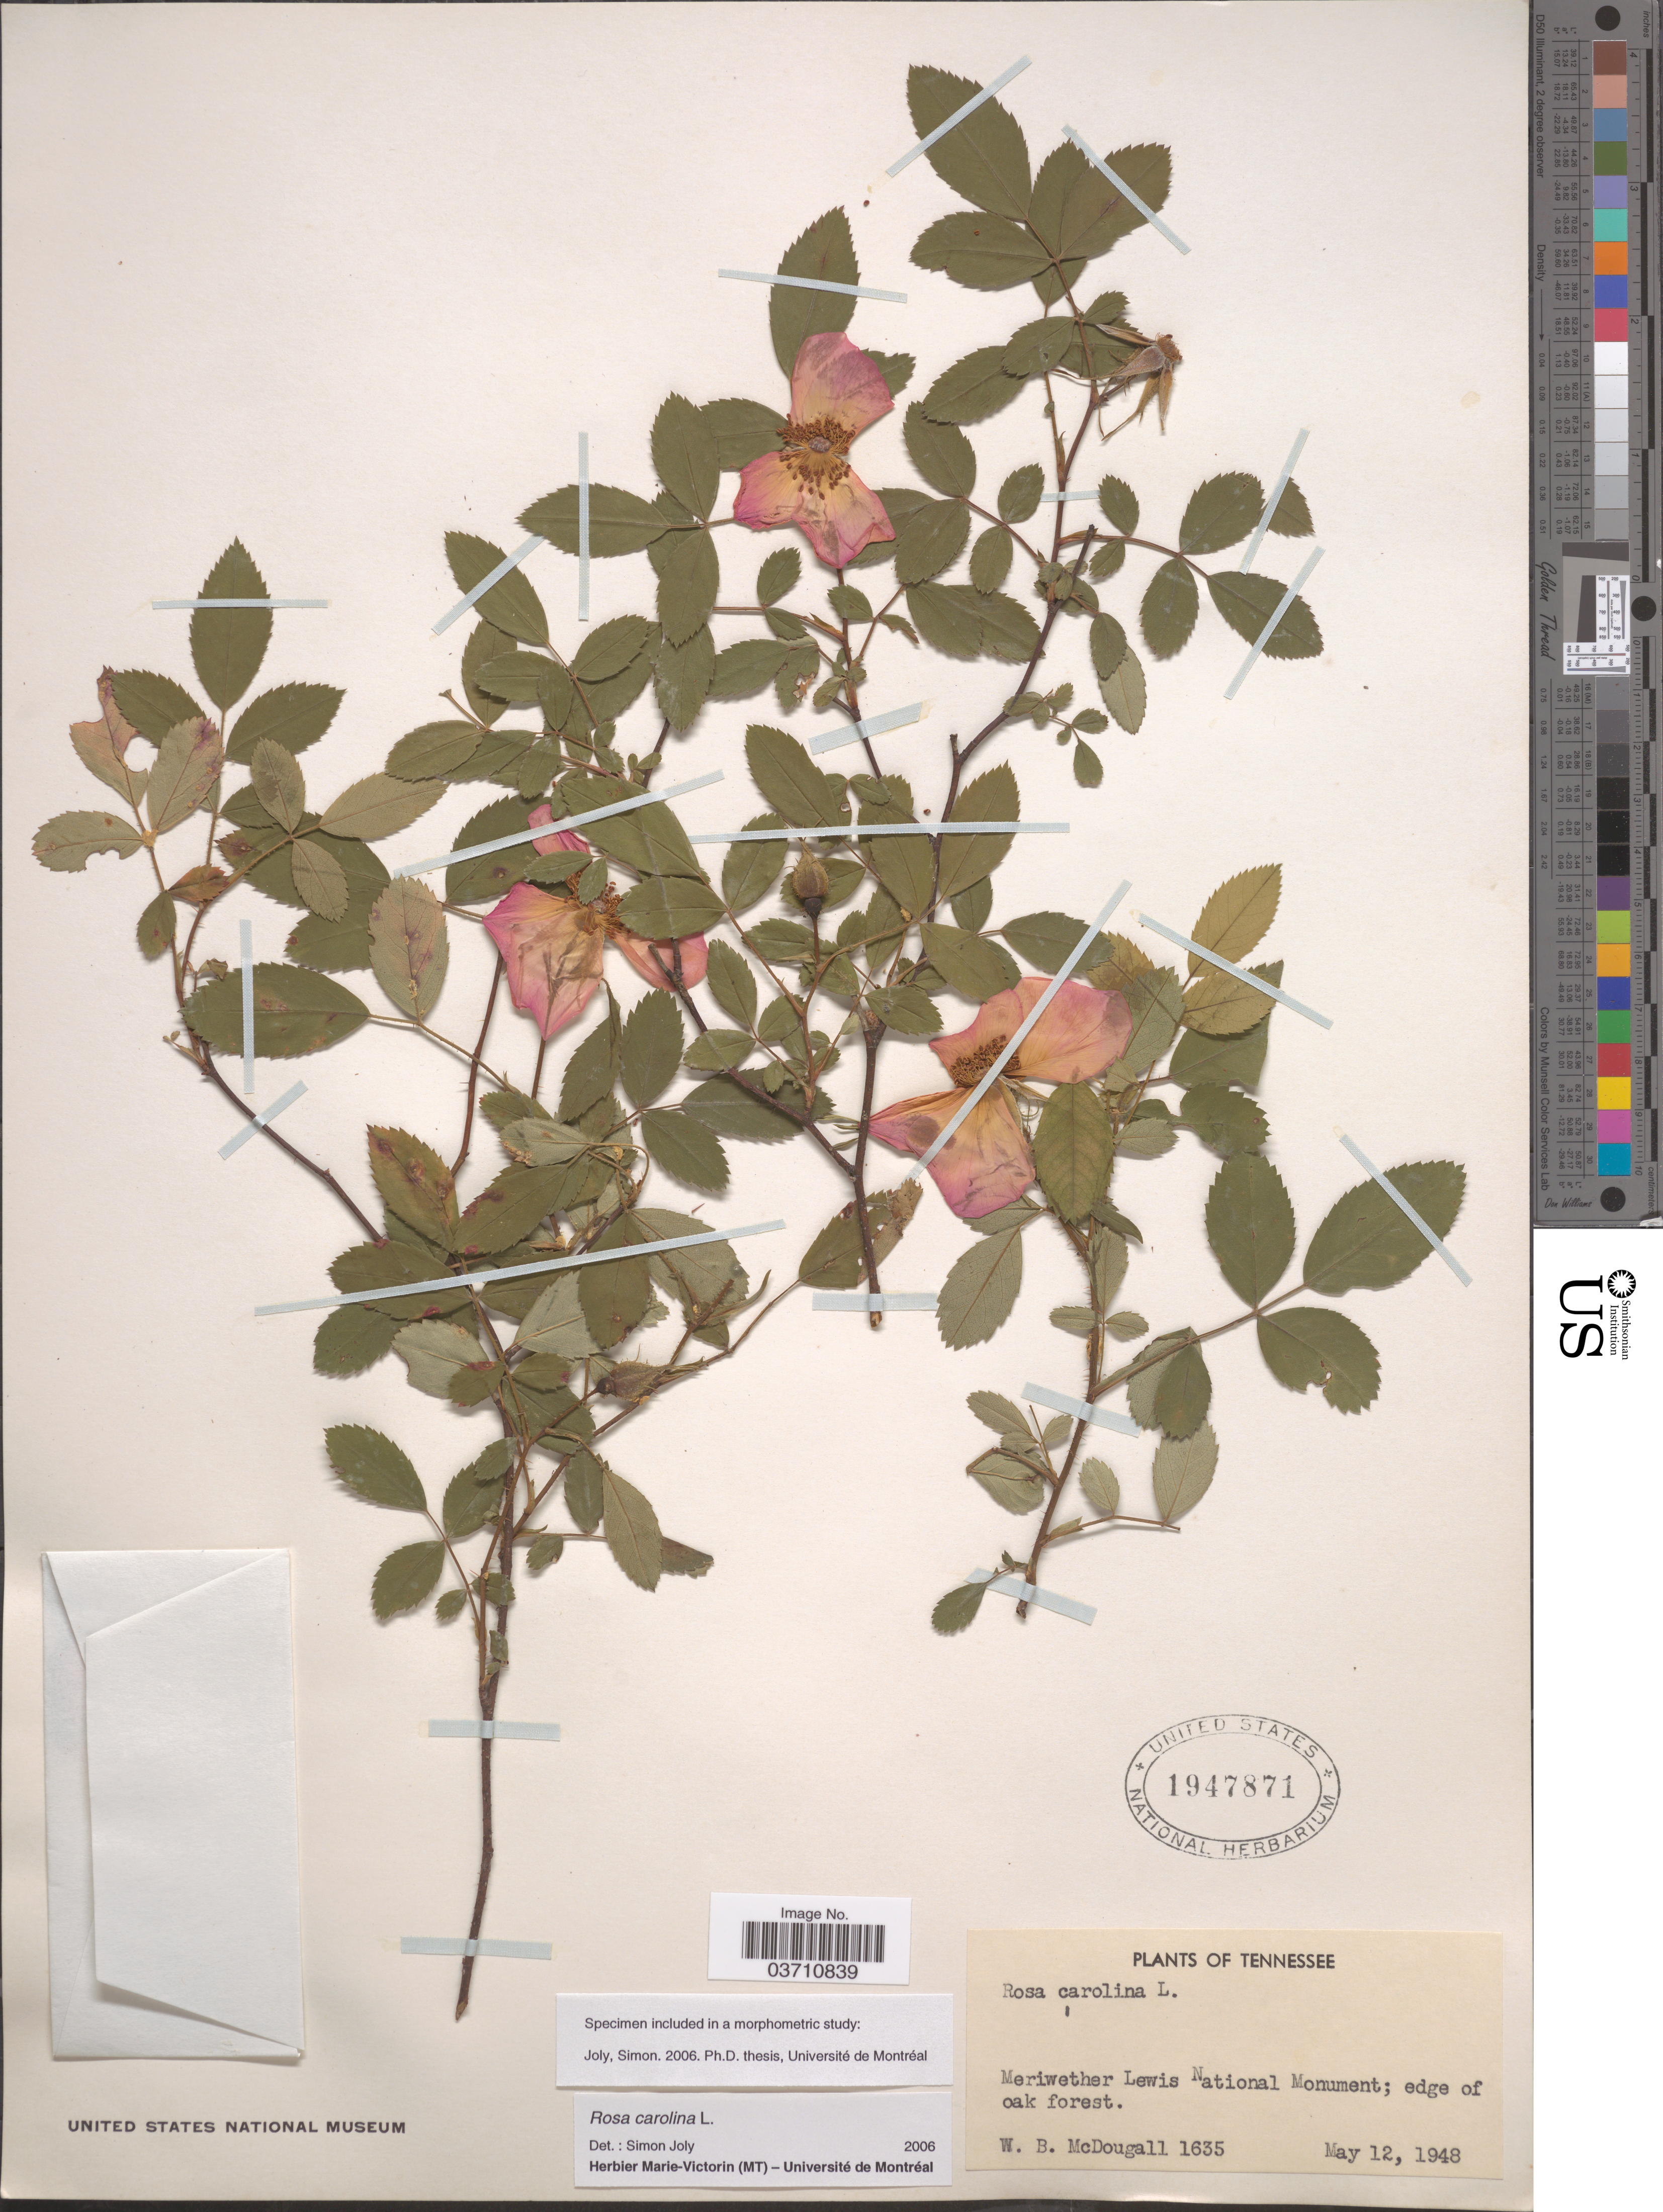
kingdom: Plantae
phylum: Tracheophyta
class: Magnoliopsida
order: Rosales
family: Rosaceae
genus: Rosa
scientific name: Rosa carolina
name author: L.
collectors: W. B. McDougall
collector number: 1635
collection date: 1948-05-12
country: United States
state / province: Tennessee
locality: Meriwether Lewis National Monument.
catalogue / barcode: US 1947871